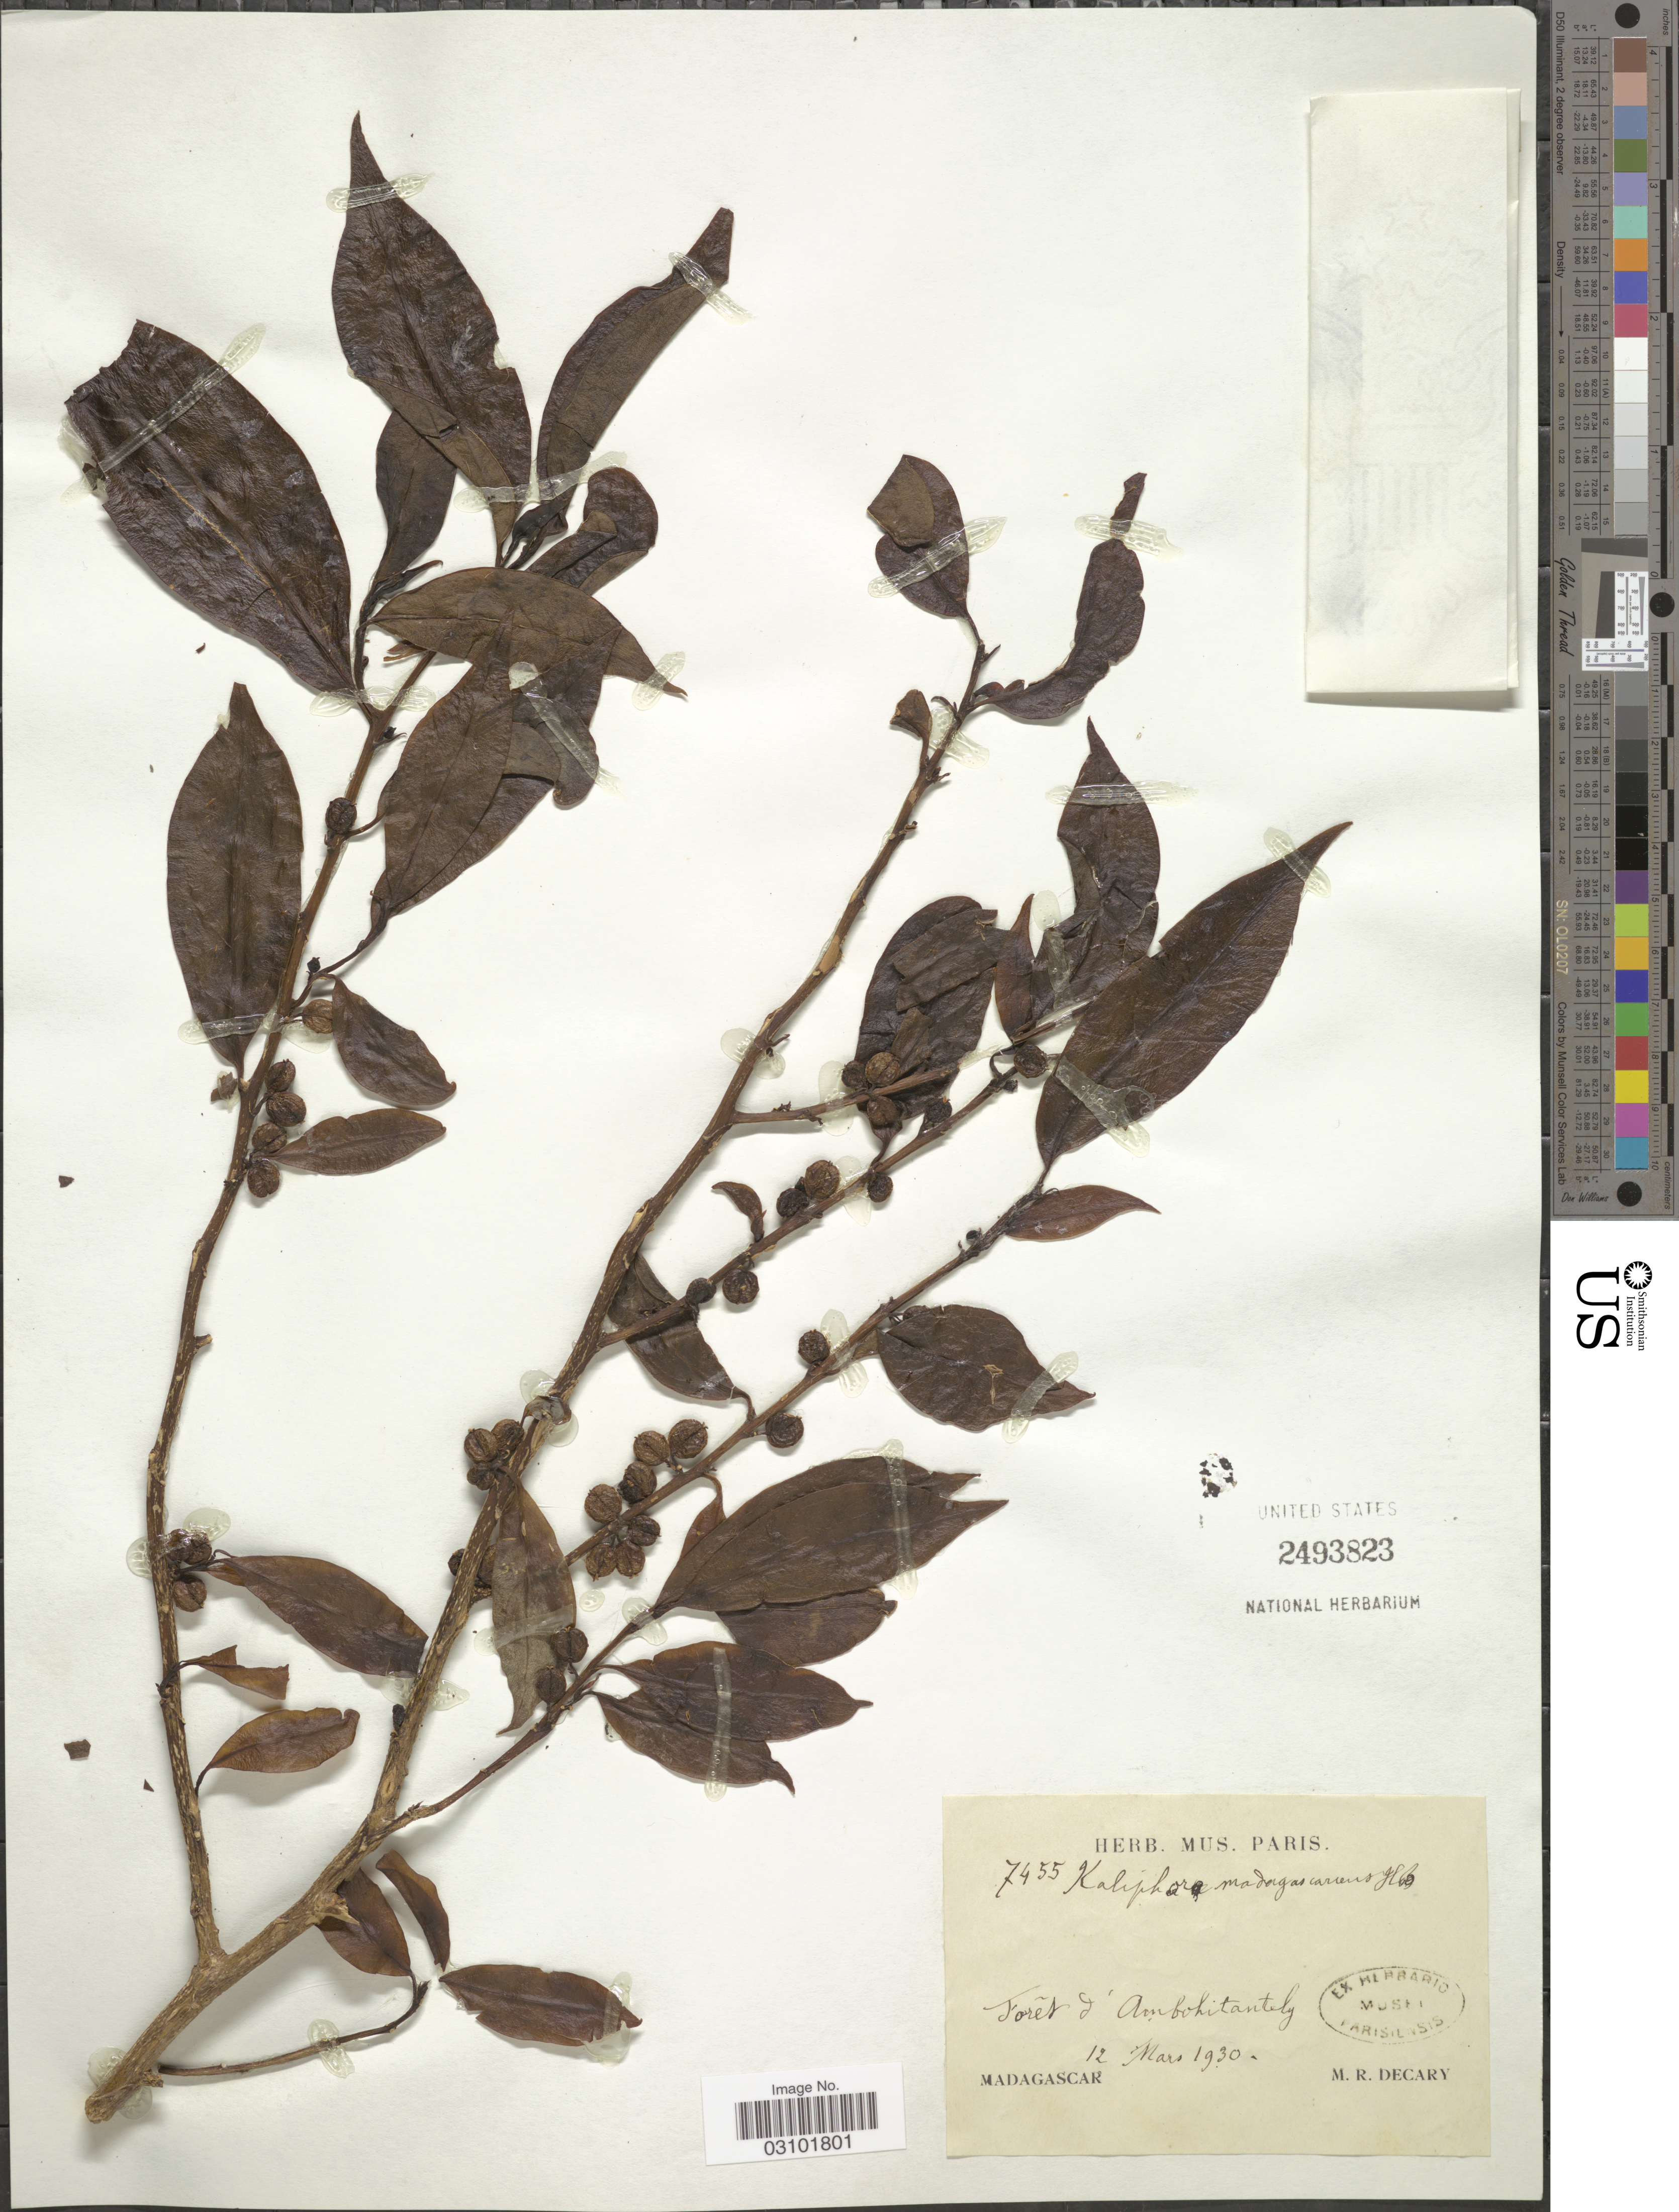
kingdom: Plantae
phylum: Tracheophyta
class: Magnoliopsida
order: Solanales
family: Montiniaceae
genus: Kaliphora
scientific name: Kaliphora madagascariensis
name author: Hook. f.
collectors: R. Decary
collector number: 7455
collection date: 1930-03-12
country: Madagascar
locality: Forêt d'Abohitantely.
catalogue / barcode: US 2493823